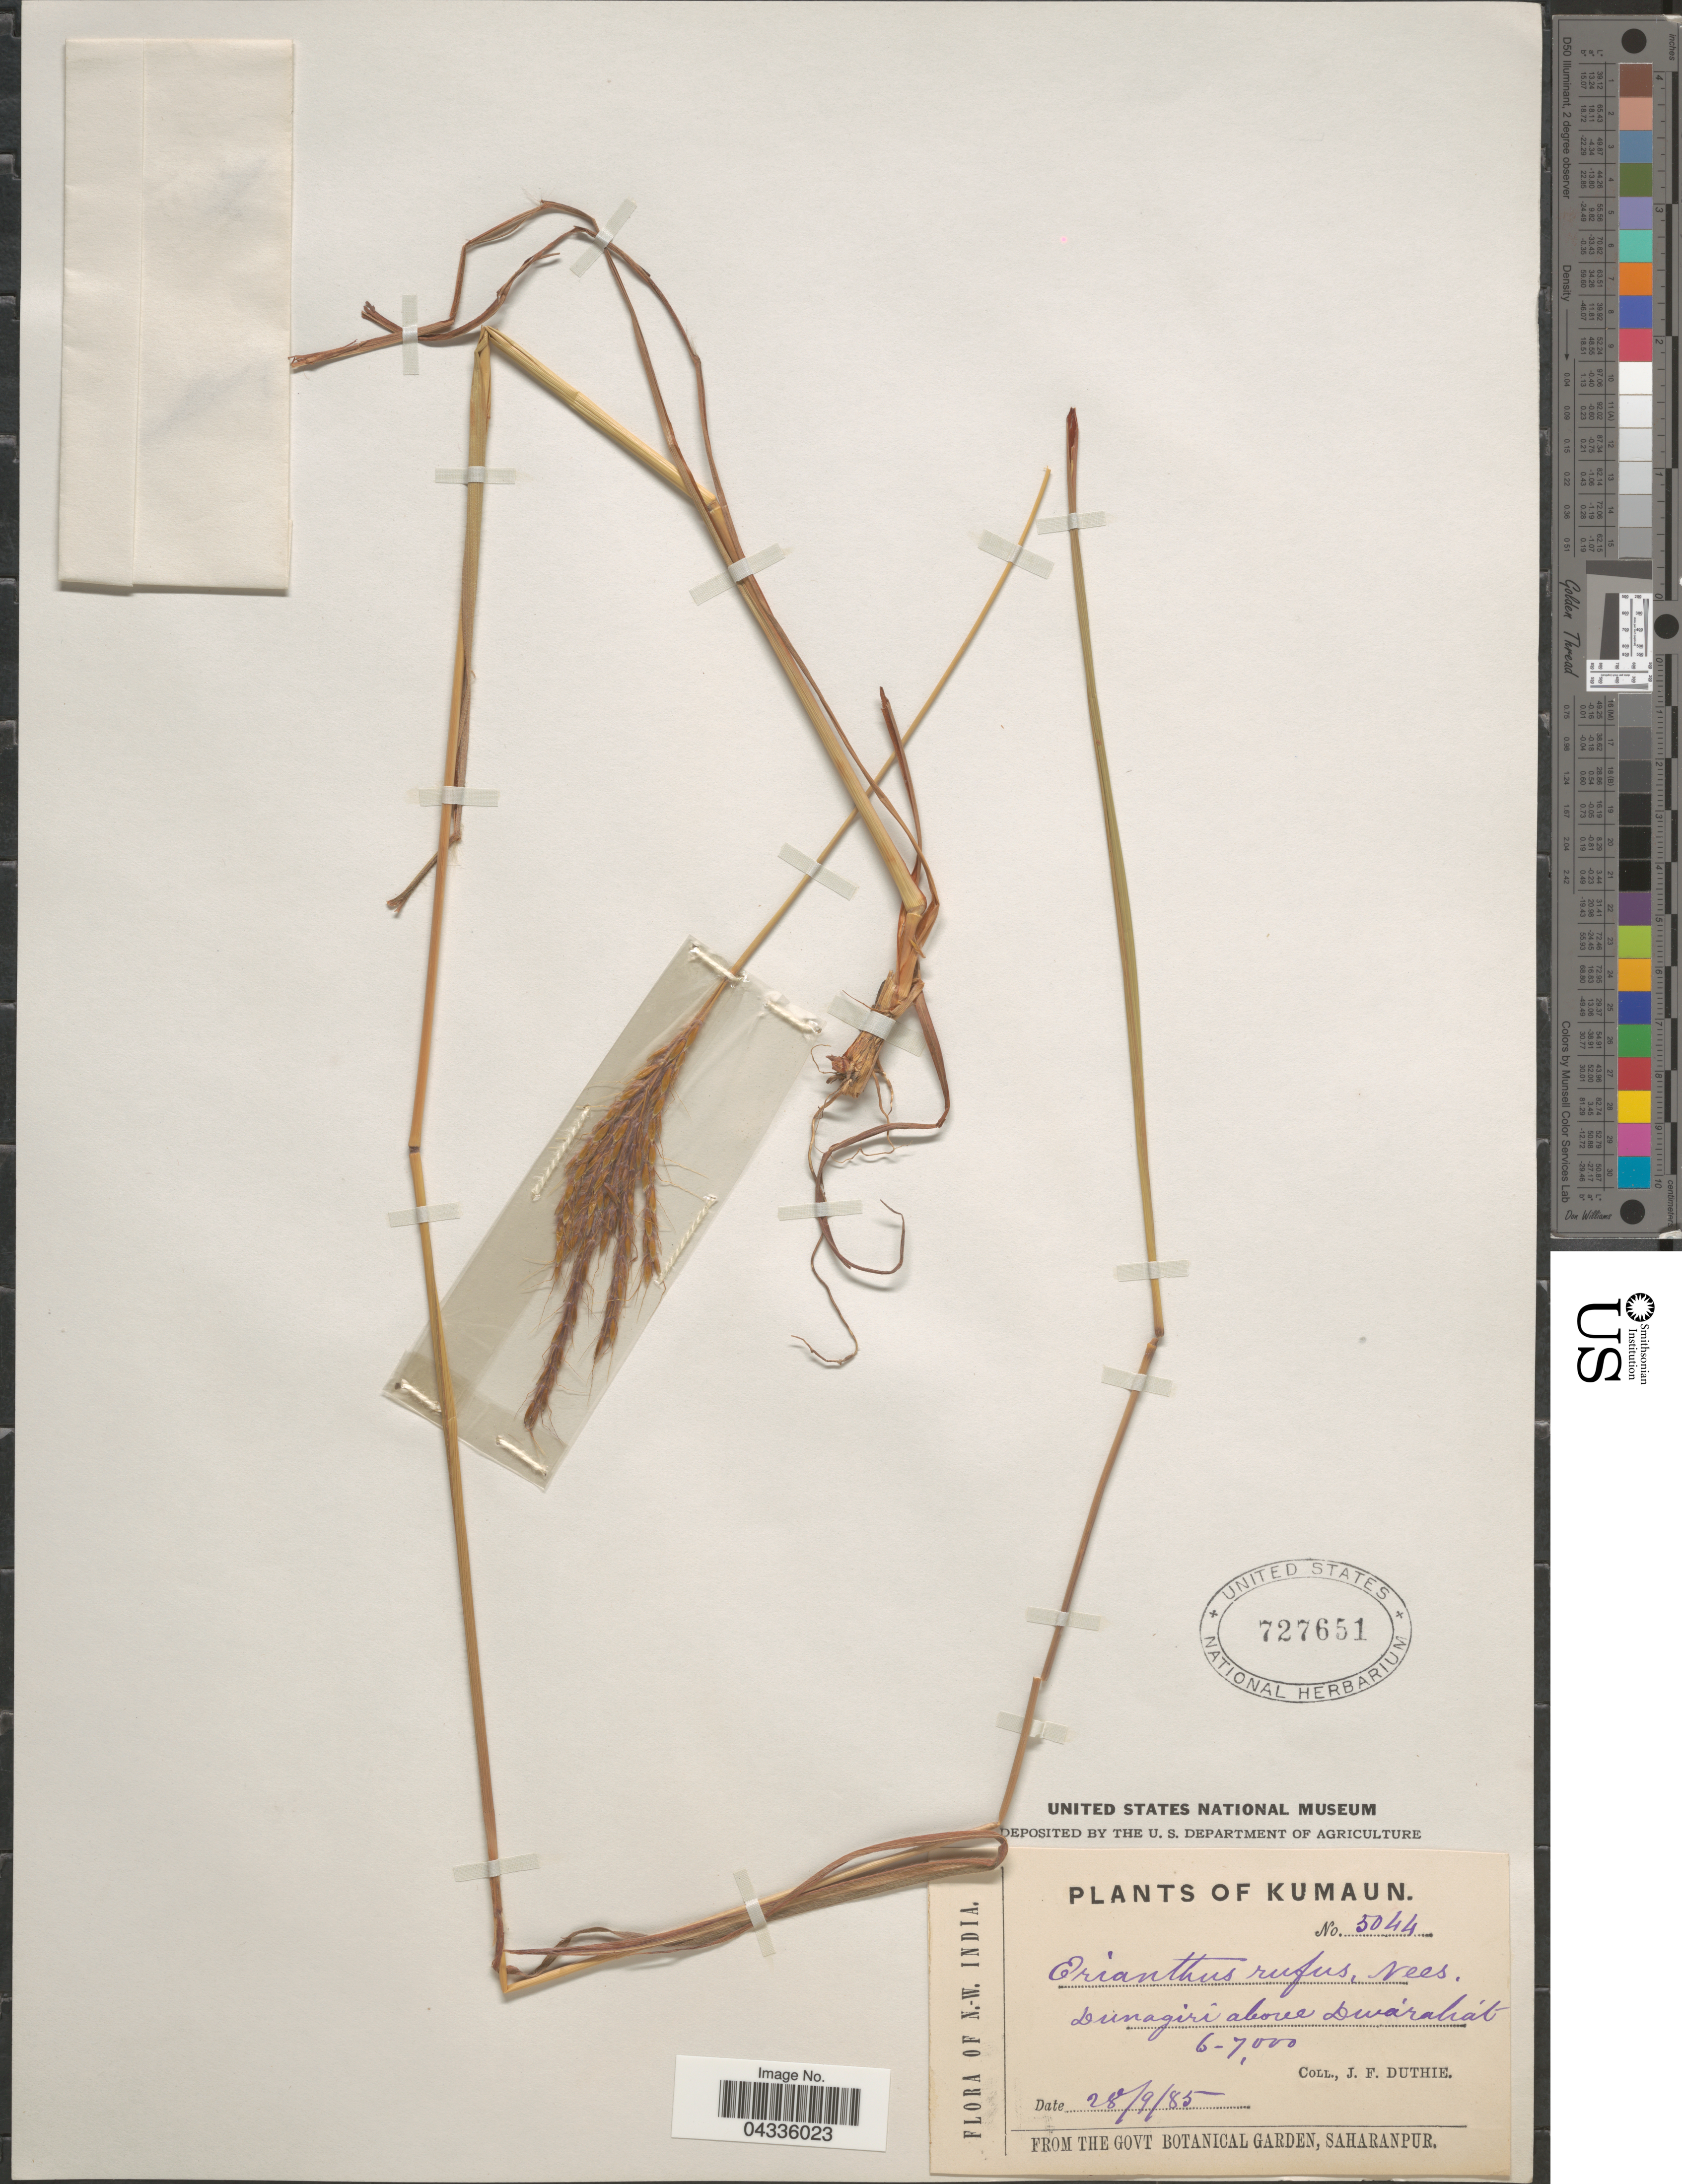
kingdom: Plantae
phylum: Tracheophyta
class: Liliopsida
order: Poales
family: Poaceae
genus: Eulalia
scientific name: Eulalia sp.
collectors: J. F. Duthie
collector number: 5044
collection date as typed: Transcribed d/m/y: 28/9/85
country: India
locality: N.W. India. Kumain. Dunagiri above Dwárahát.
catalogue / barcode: US 727651